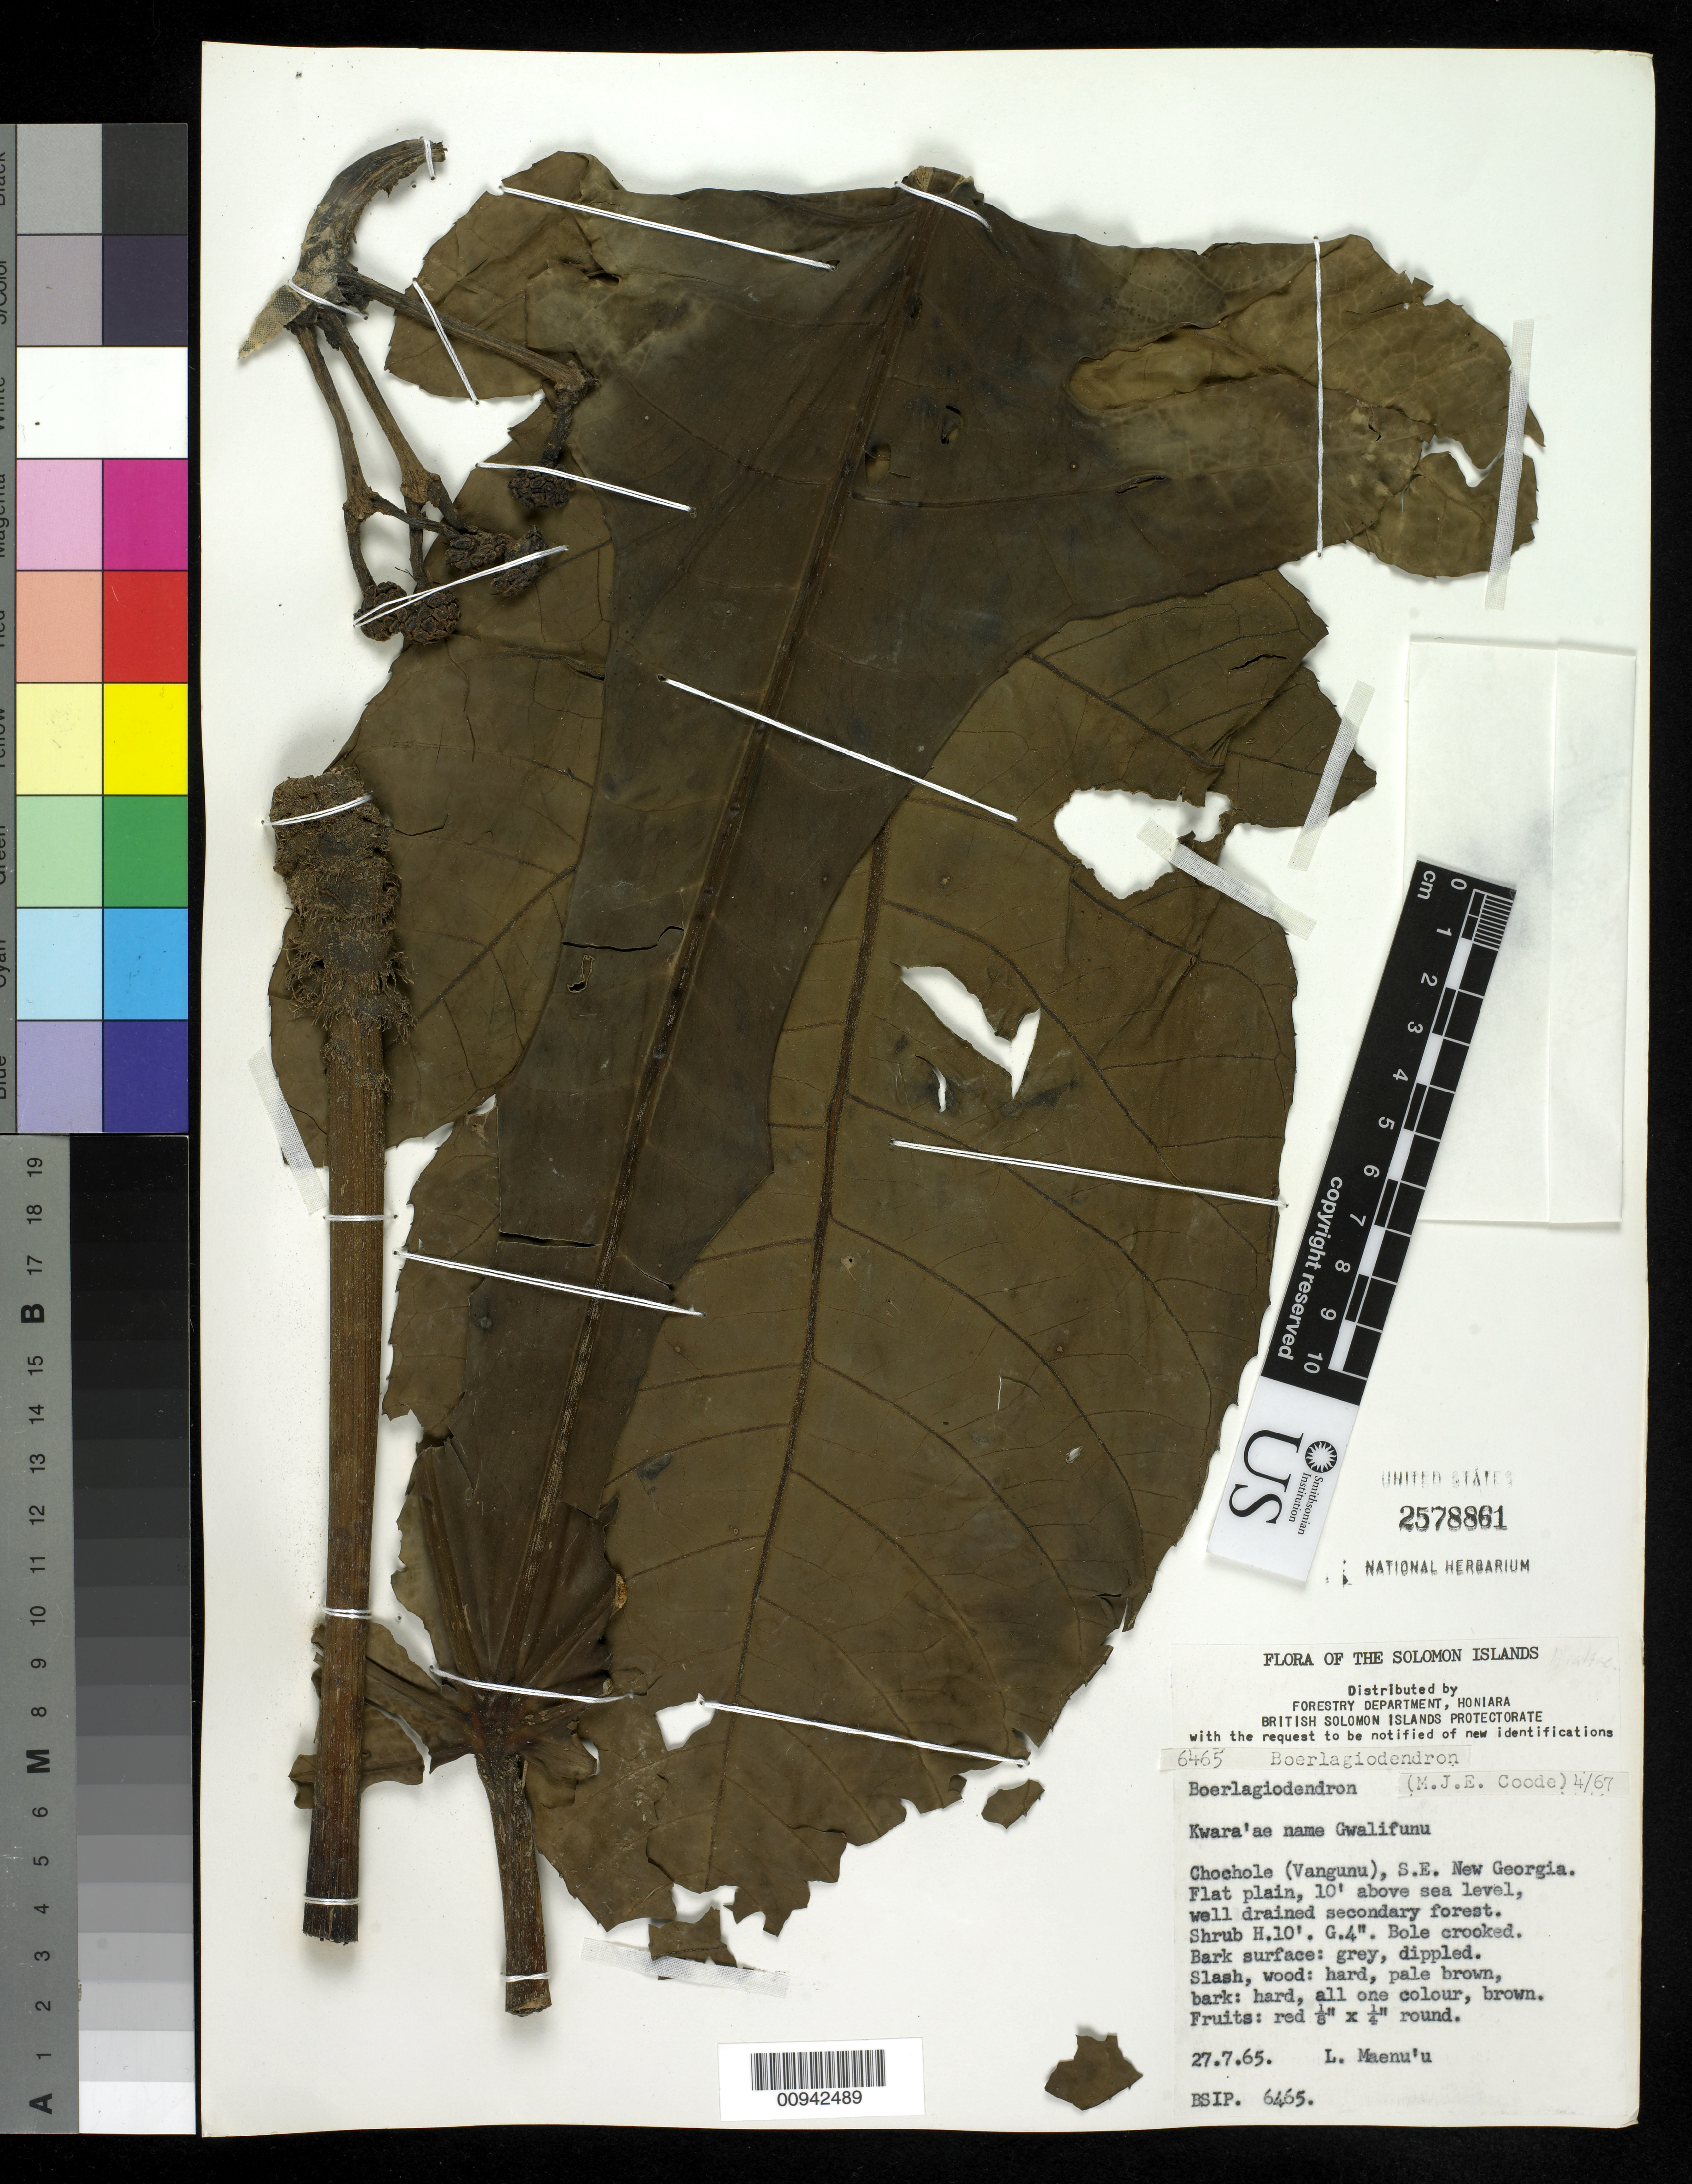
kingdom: Plantae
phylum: Tracheophyta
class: Magnoliopsida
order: Apiales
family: Araliaceae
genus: Boerlagiodendron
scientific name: Boerlagiodendron sp.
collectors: L. Maenu'u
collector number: BSIP 6465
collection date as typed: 27 Jul 1965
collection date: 1965-07-27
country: Solomon Islands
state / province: Western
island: Vangunu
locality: Chochole, SE New georgia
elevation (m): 3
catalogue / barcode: US 2578861